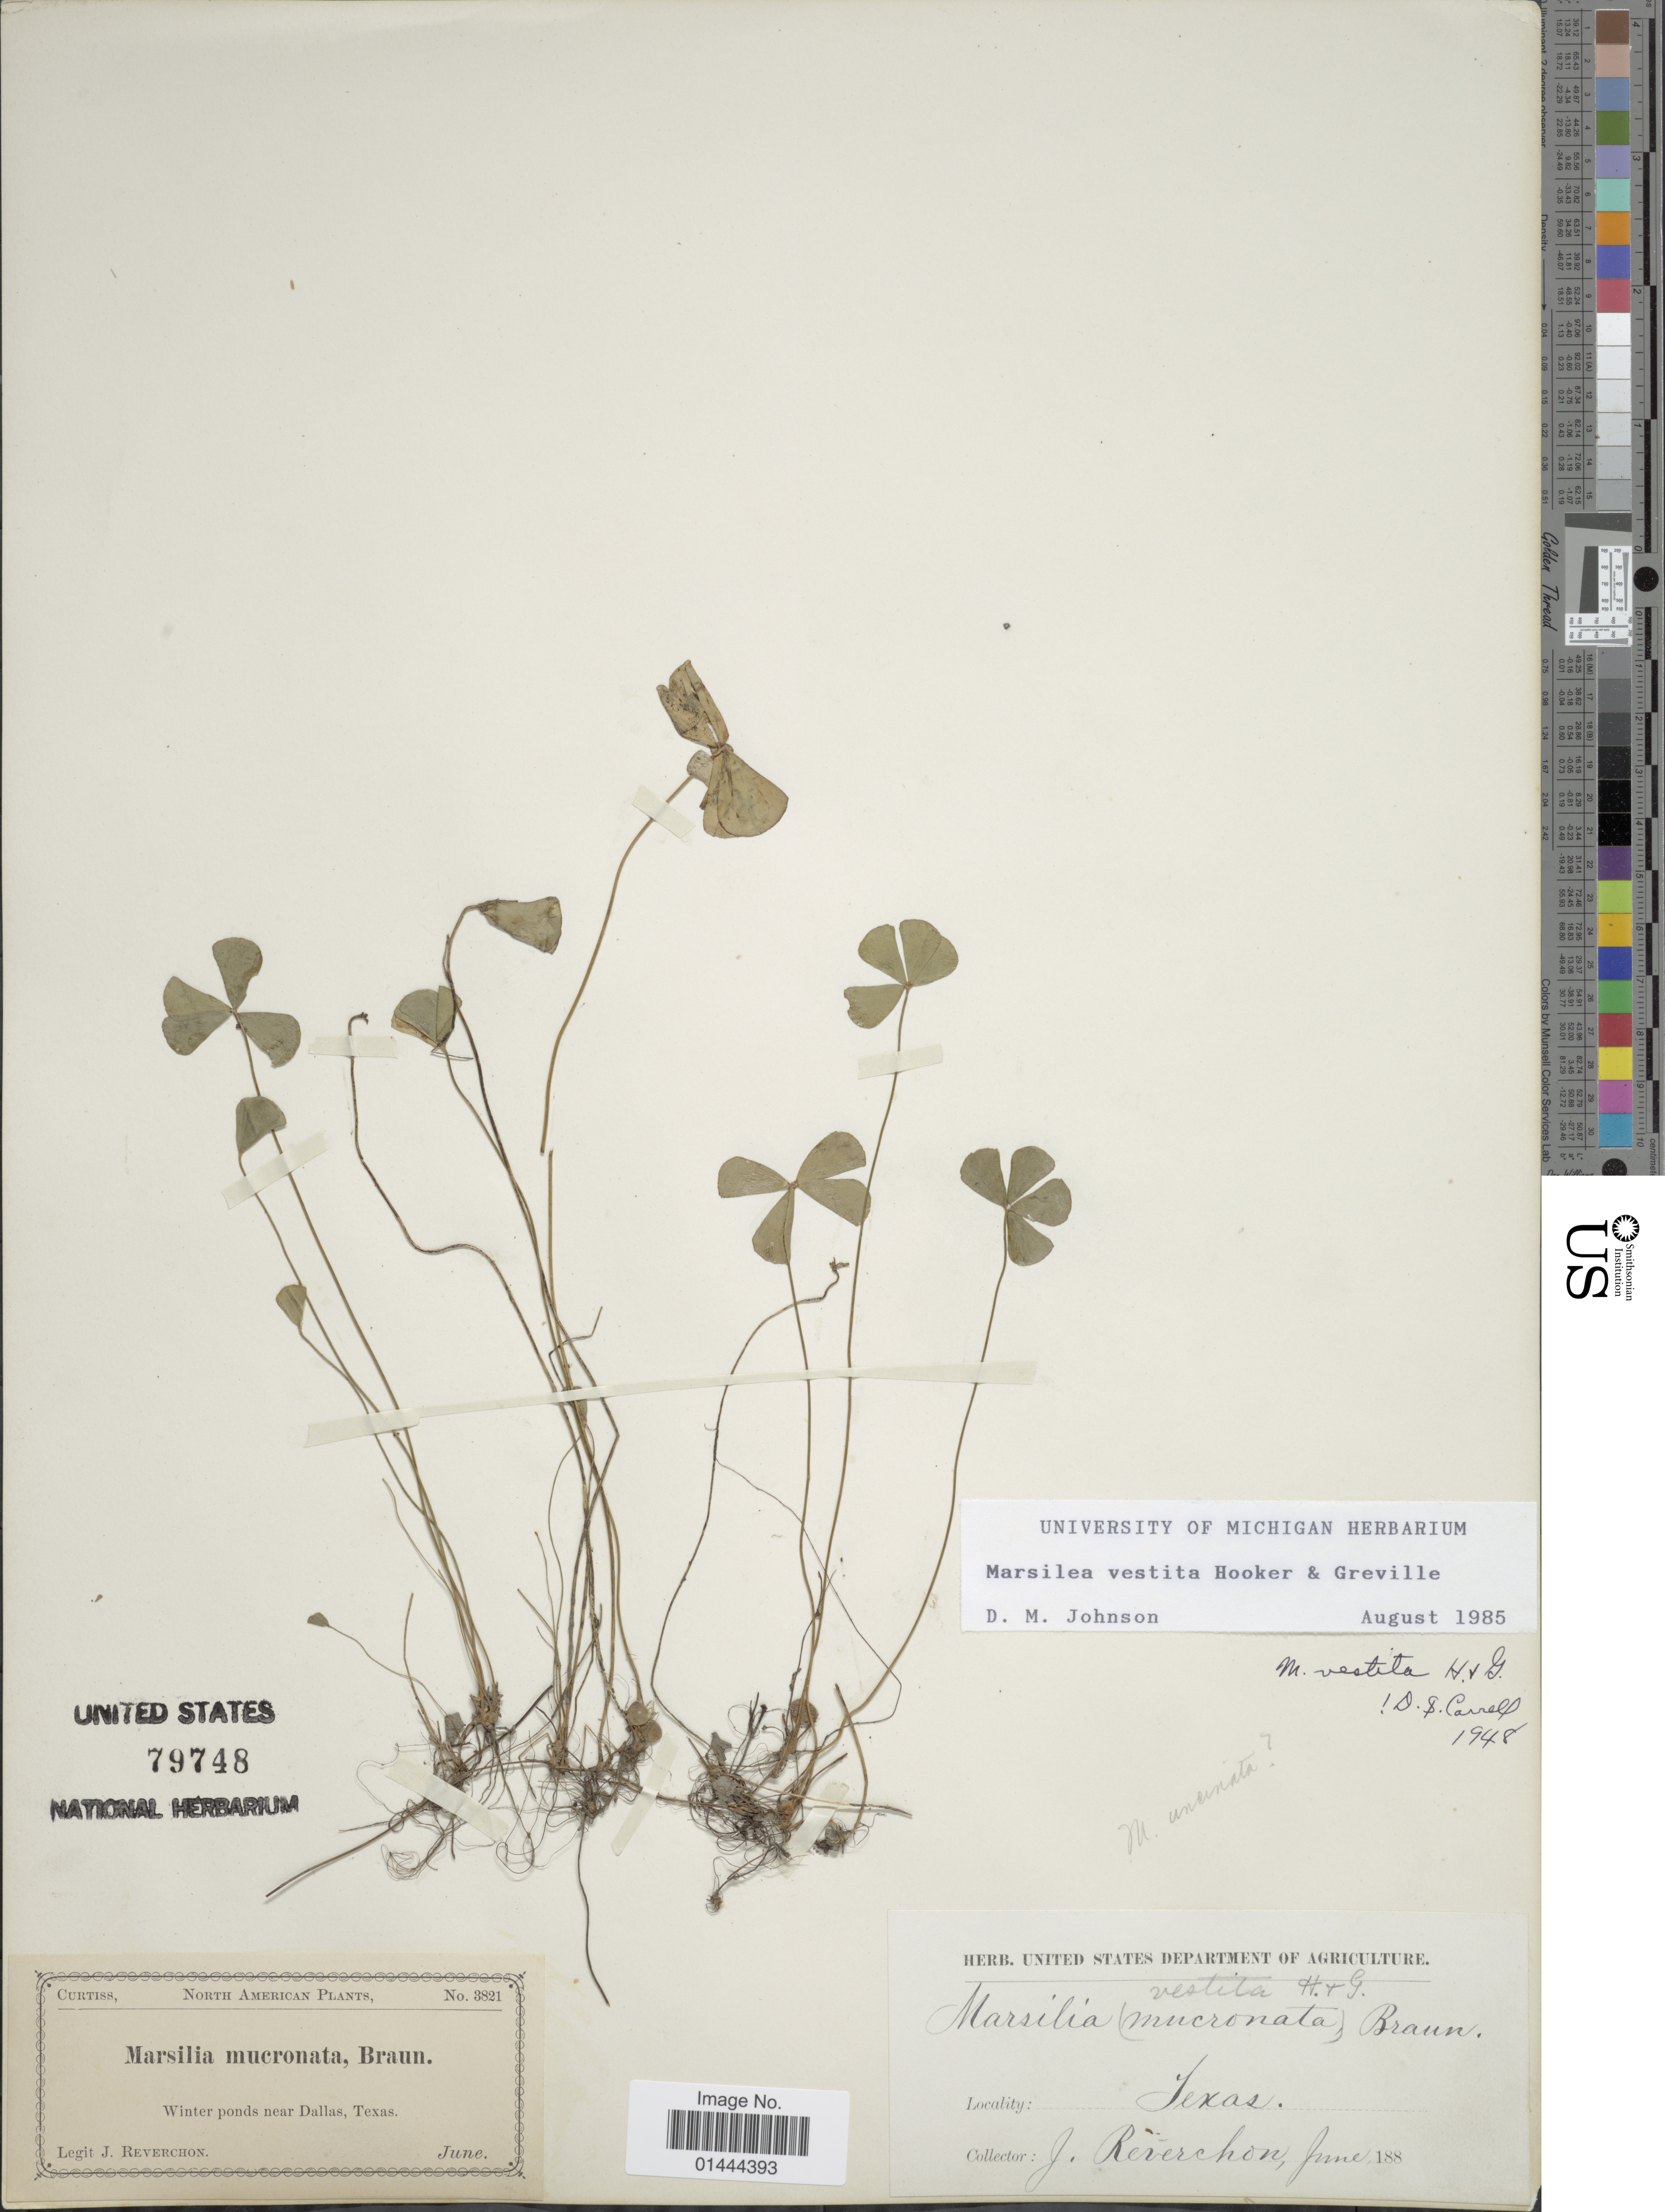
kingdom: Plantae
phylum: Tracheophyta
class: Polypodiopsida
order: Salviniales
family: Marsileaceae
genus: Marsilea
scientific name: Marsilea vestita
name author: Hook. & Grev.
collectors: J. Reverchon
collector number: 3821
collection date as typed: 188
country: United States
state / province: Texas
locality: Winter ponds near Dallas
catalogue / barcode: US 79748